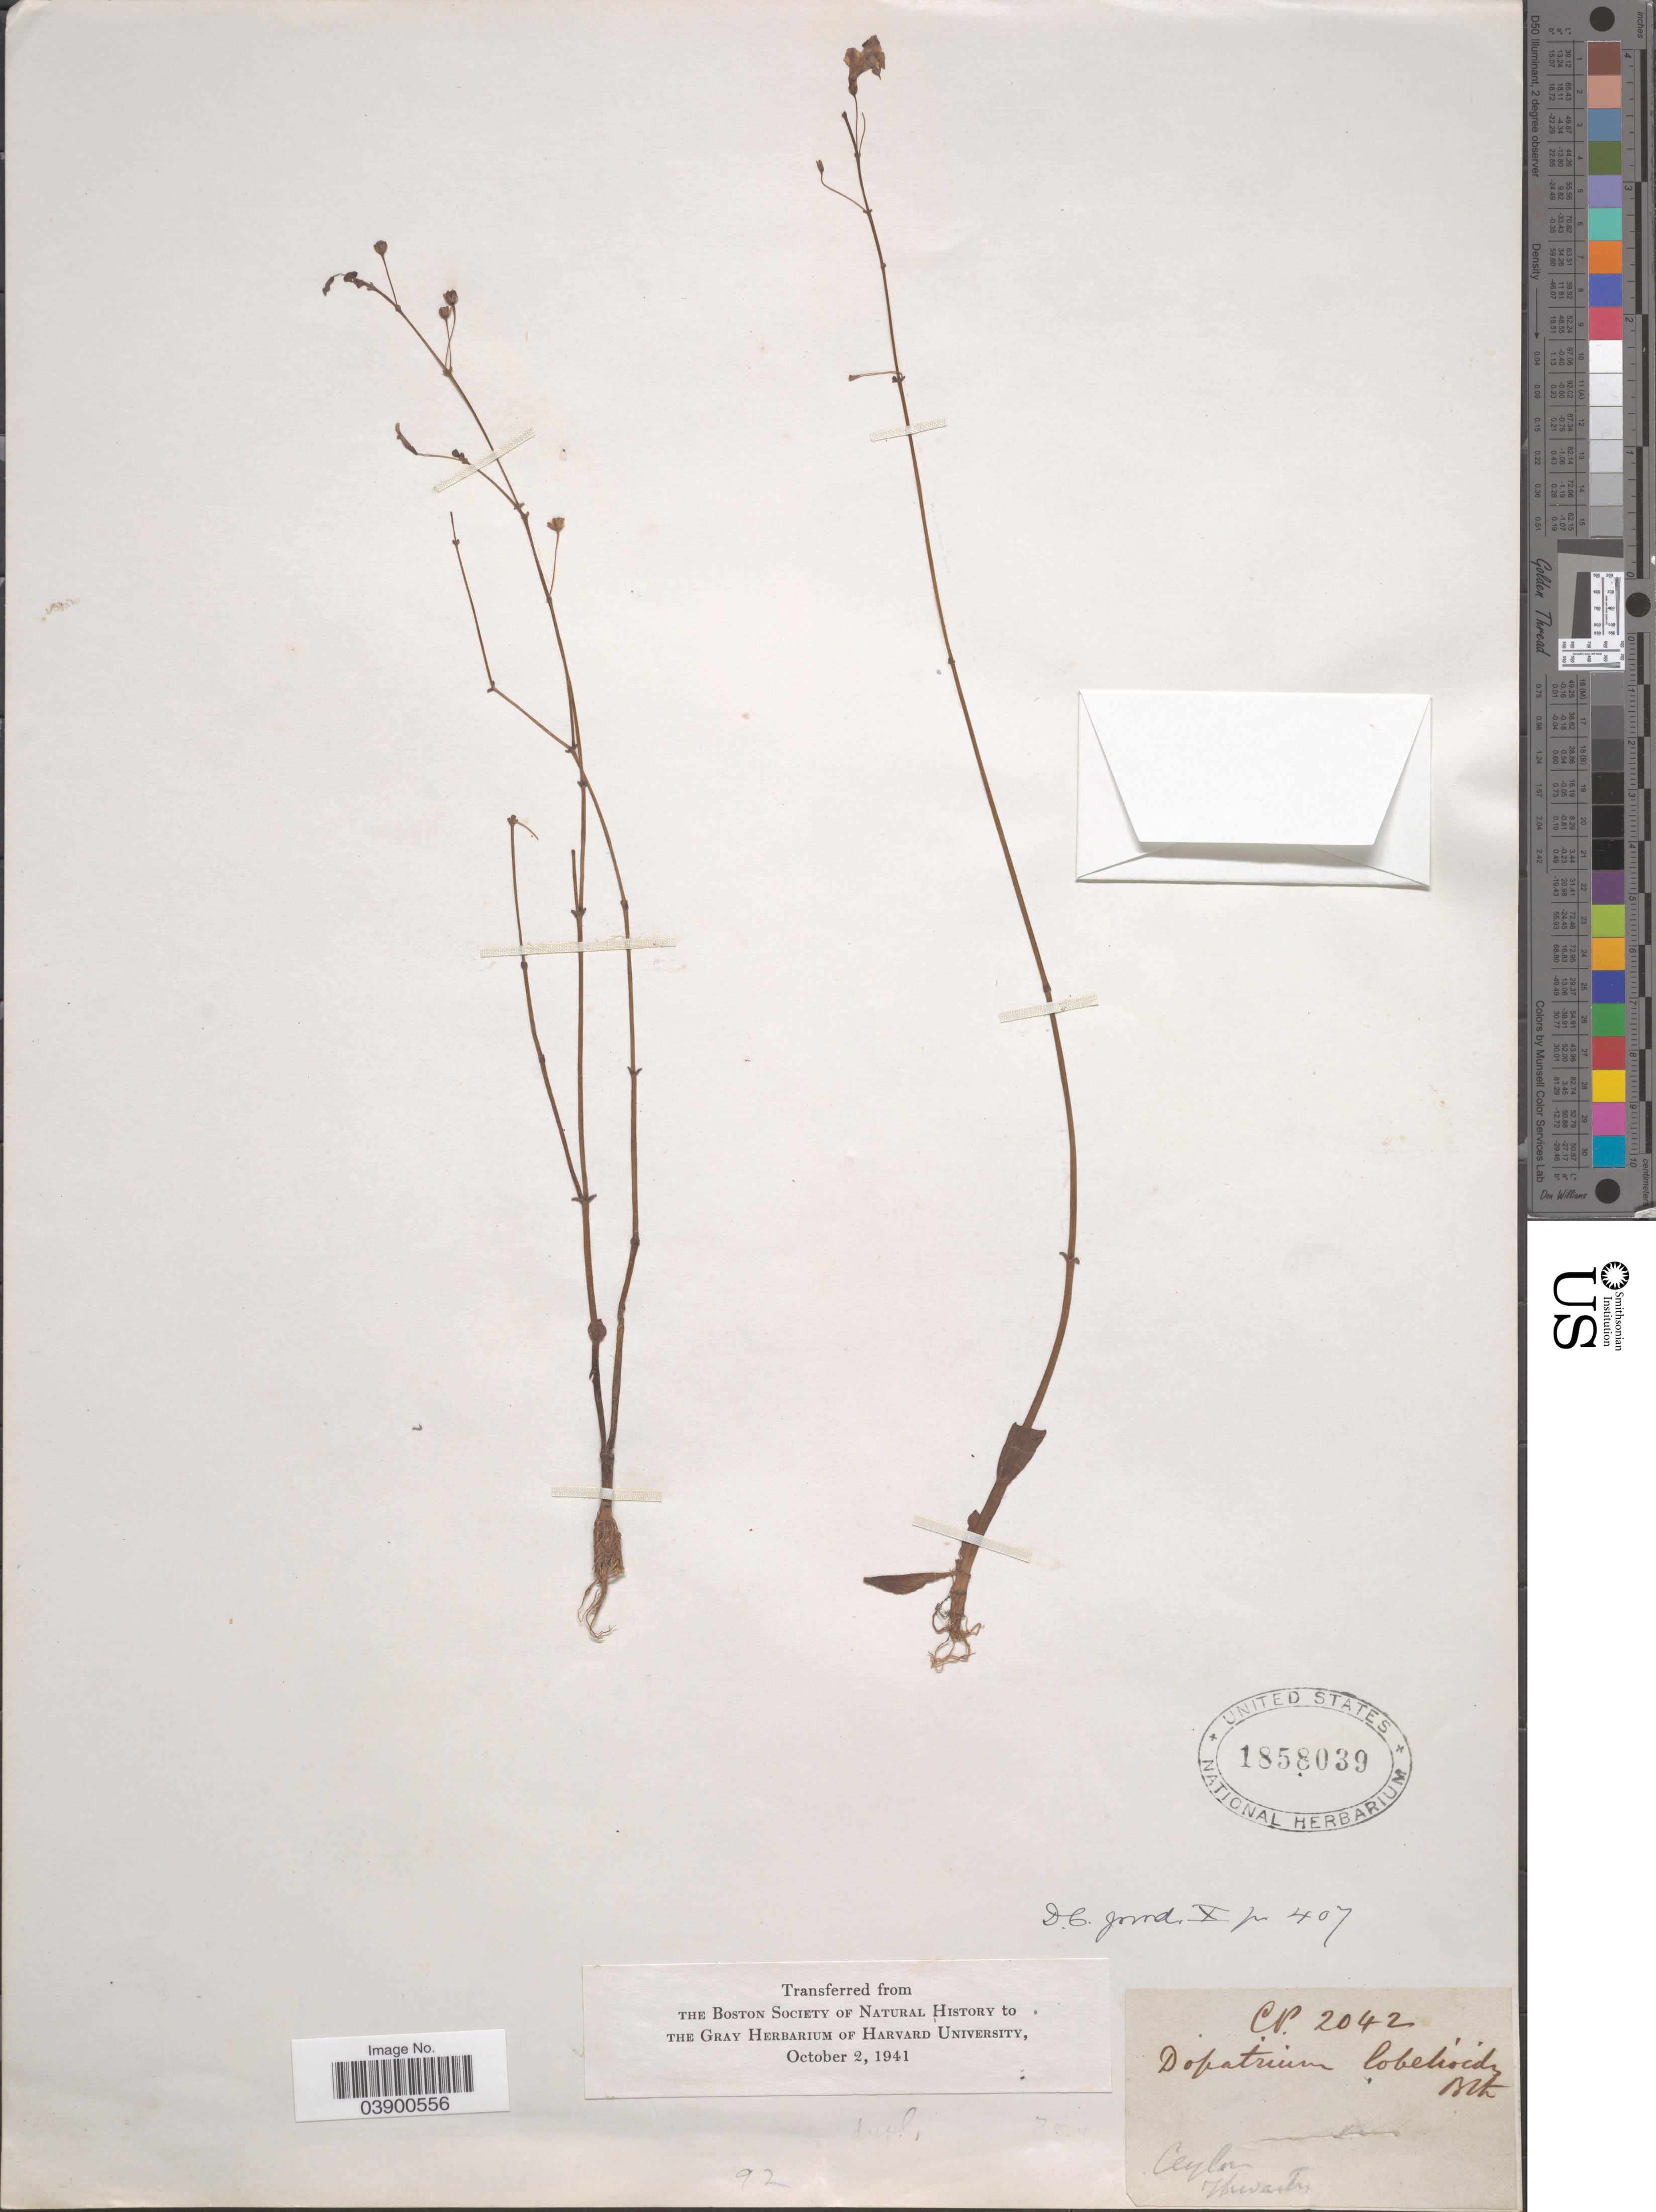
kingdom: Plantae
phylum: Tracheophyta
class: Magnoliopsida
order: Lamiales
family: Plantaginaceae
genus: Dopatrium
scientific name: Dopatrium lobelioides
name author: (Retz.) Benth.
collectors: Thwaites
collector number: CP2042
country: Sri Lanka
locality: Ceylon.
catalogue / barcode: US 1858039